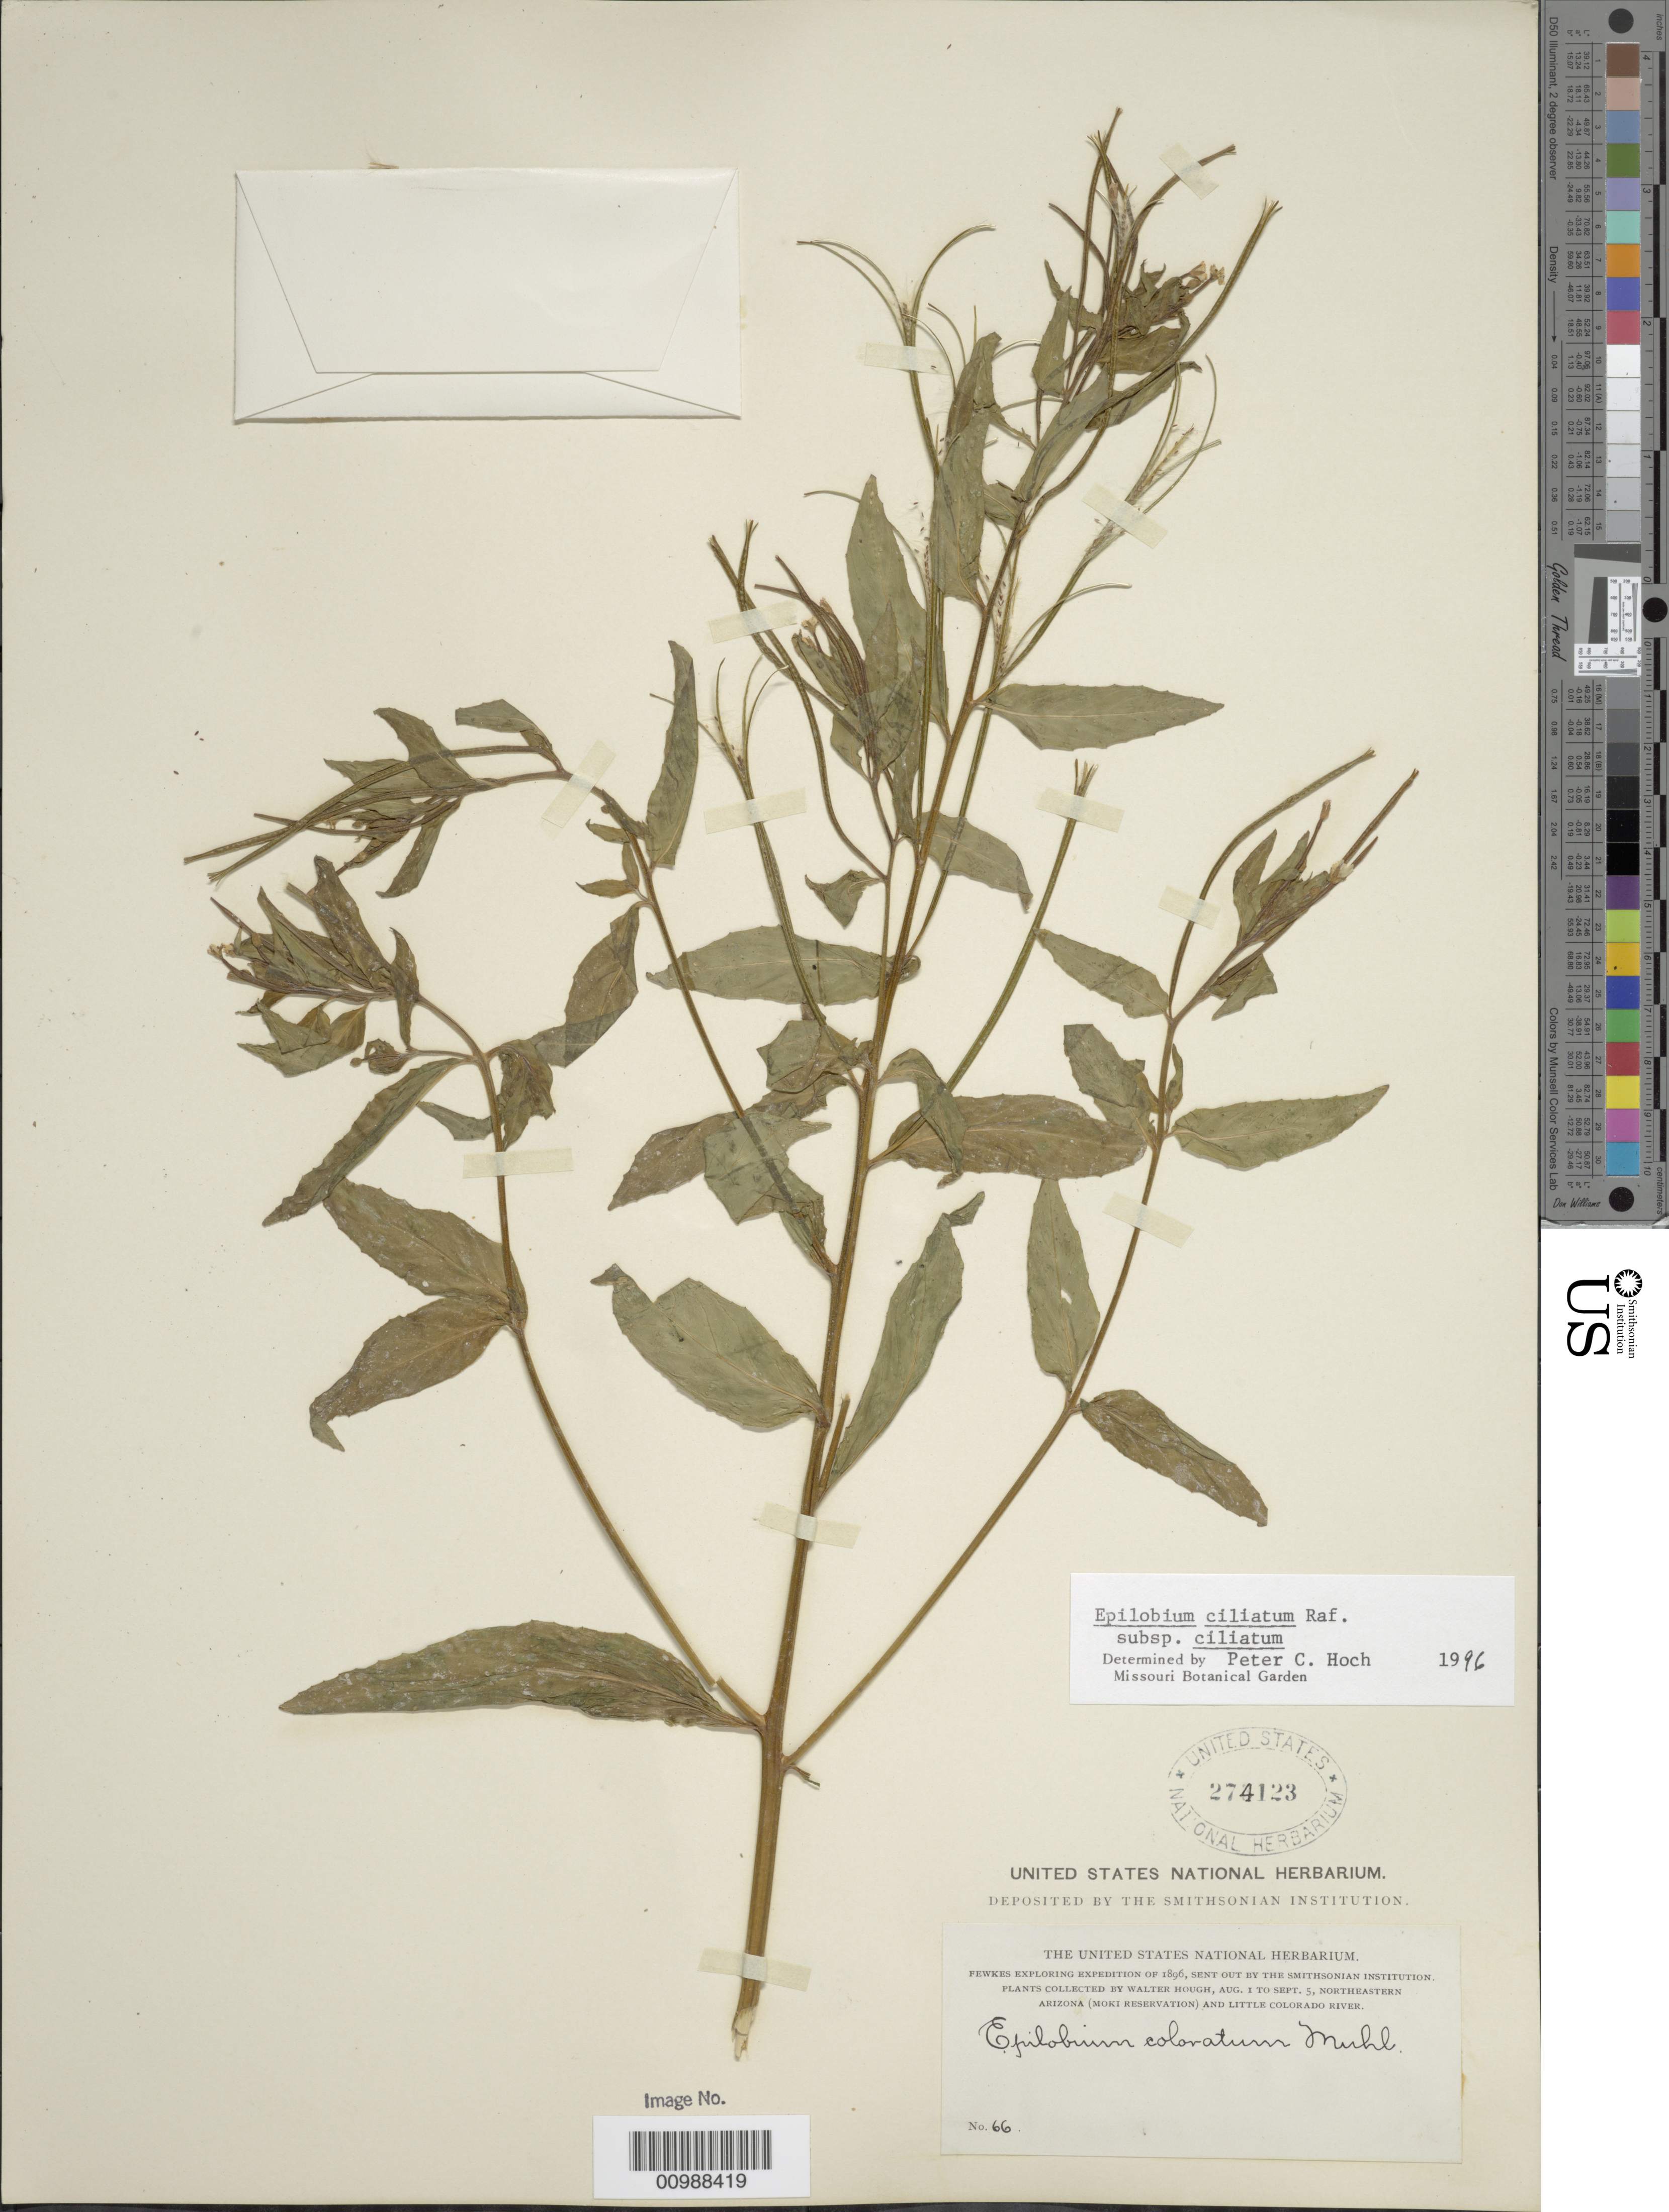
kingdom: Plantae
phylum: Tracheophyta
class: Magnoliopsida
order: Myrtales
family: Onagraceae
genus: Epilobium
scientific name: Epilobium ciliatum subsp. ciliatum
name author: Raf.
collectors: W. Hough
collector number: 66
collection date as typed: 01 Aug 1896 to 05 Sep 1896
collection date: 1896-08-01/1896-09-05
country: United States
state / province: Arizona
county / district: Navajo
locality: Northeastern Arizona, Moki Reservation and Little Colorado River.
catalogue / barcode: US 274123